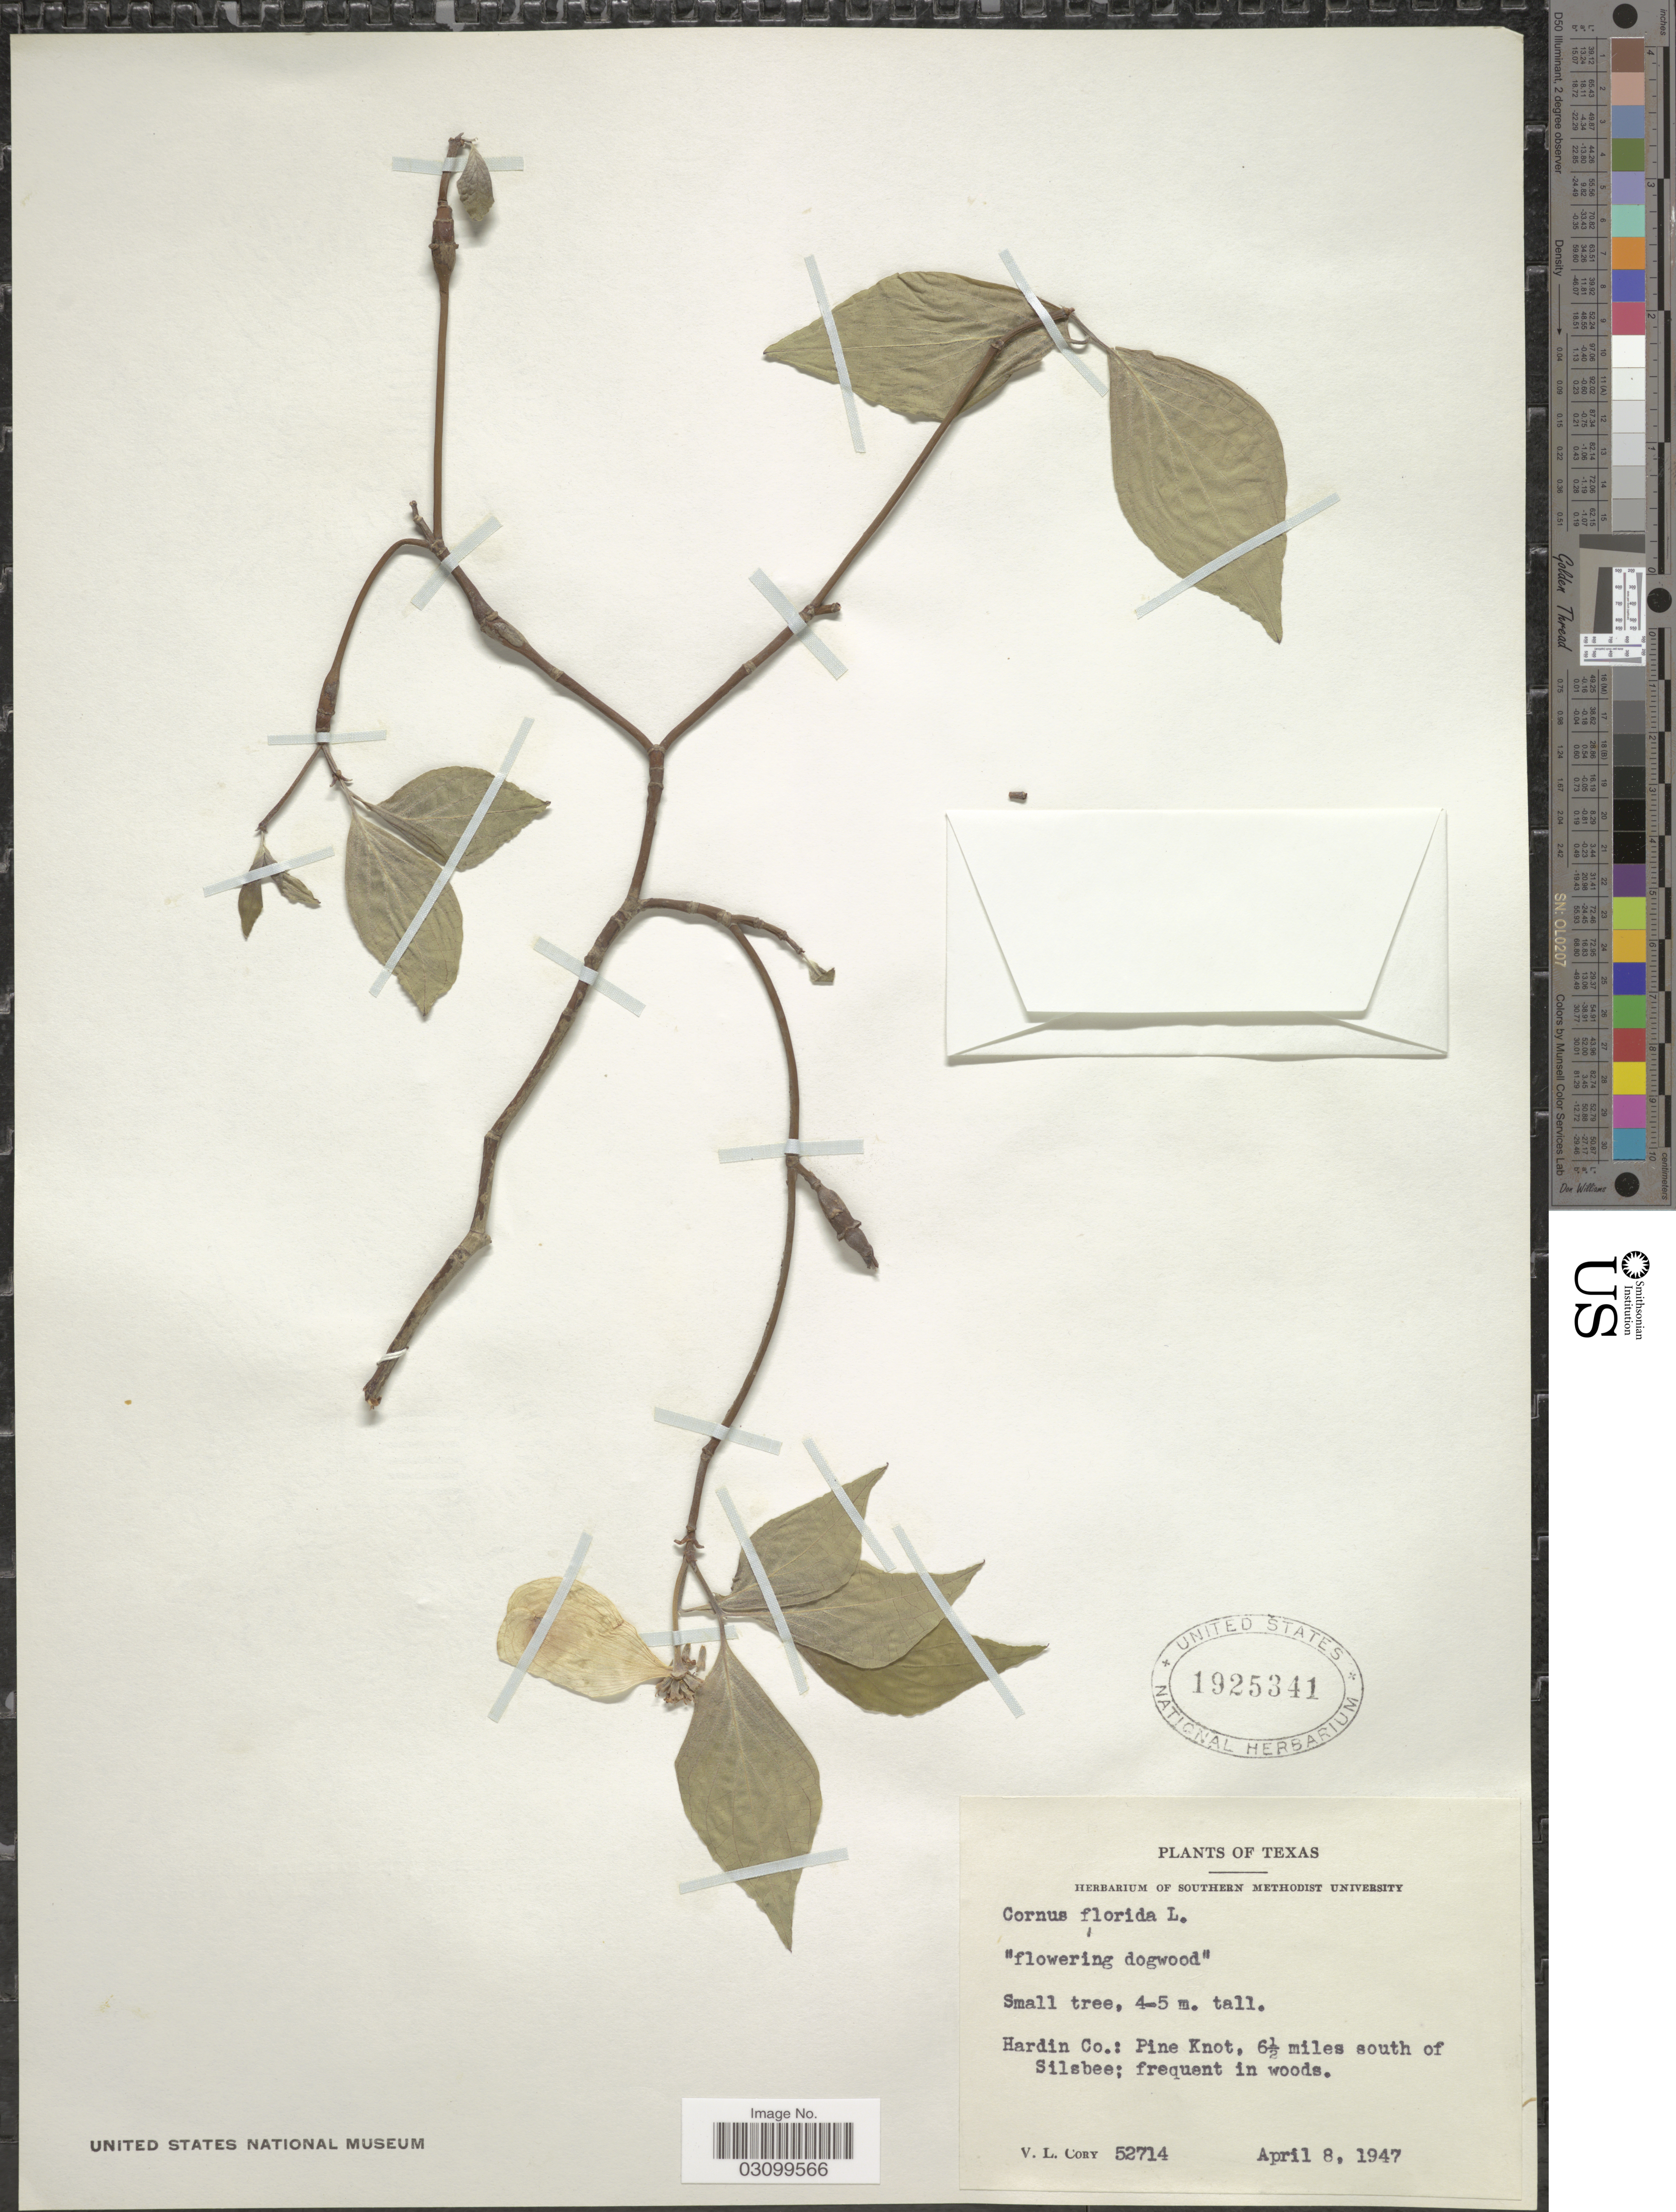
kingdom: Plantae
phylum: Tracheophyta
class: Magnoliopsida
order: Cornales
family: Cornaceae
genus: Cornus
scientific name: Cornus florida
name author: L.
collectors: V. Cory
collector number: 52714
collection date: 1947-04-08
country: United States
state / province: Texas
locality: Hardin Co: Pine Knot, 6½ miles south of Silsbee.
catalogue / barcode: US 1925341